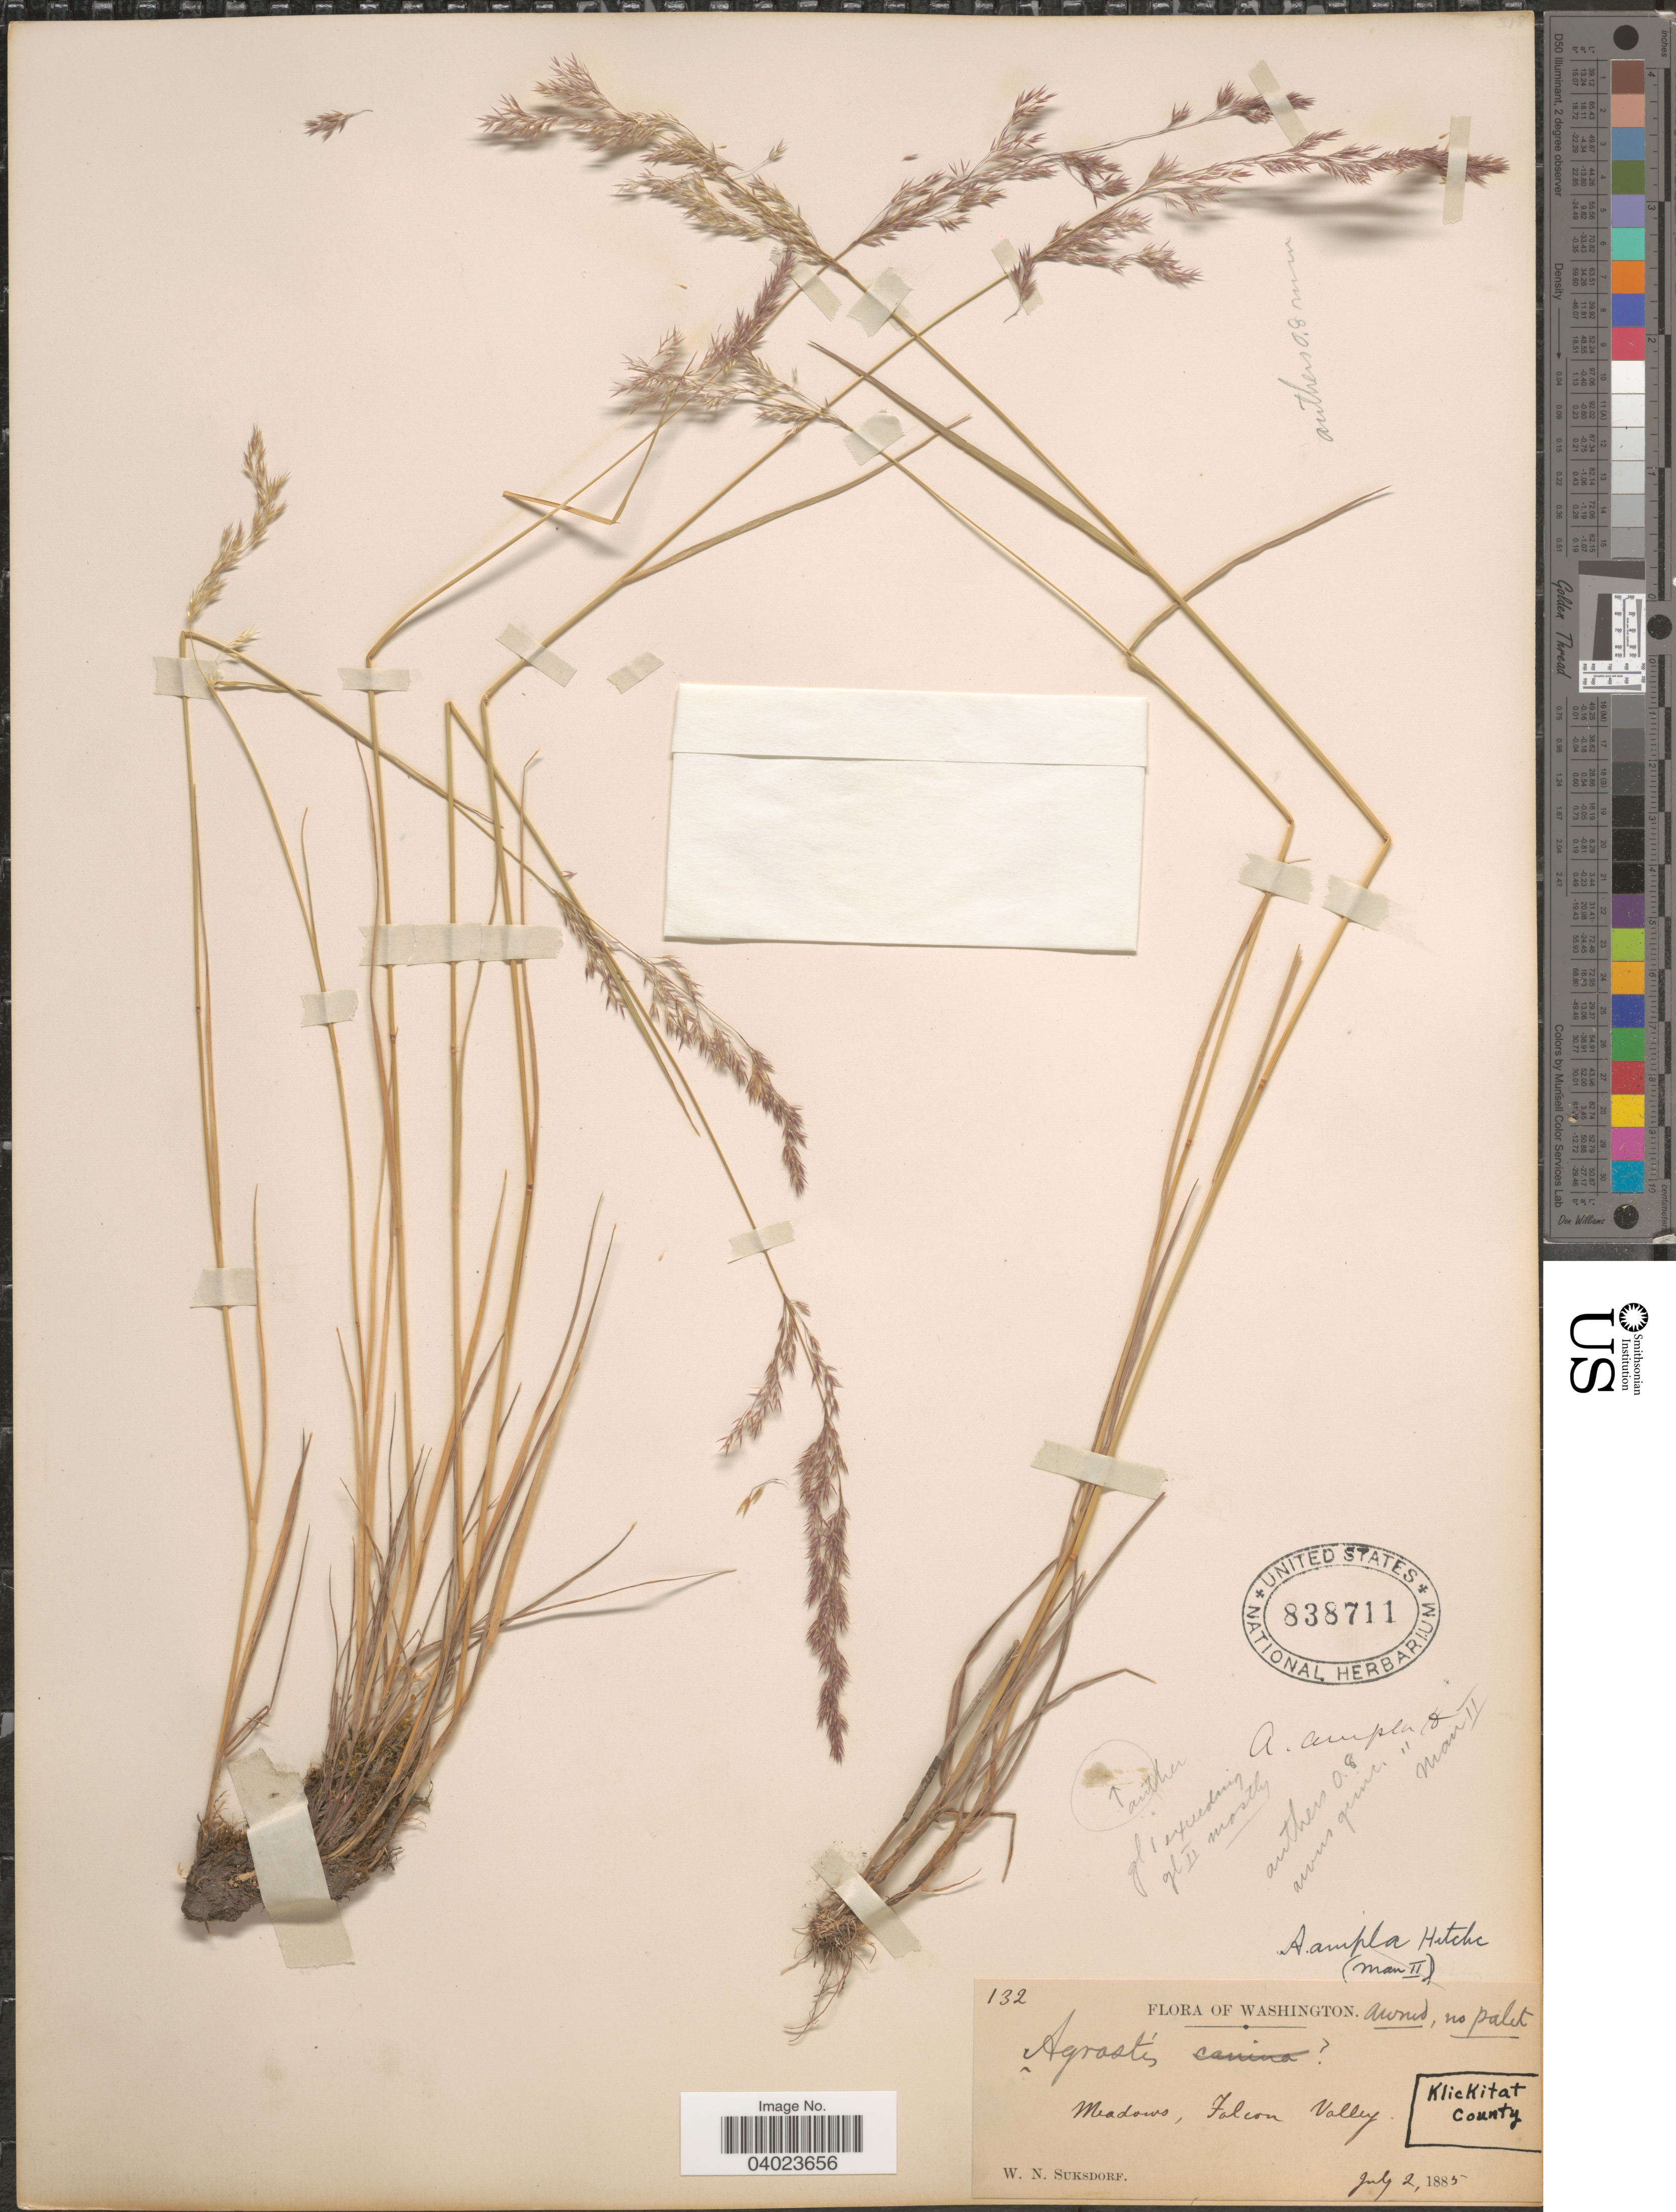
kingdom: Plantae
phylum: Tracheophyta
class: Liliopsida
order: Poales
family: Poaceae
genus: Agrostis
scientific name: Agrostis sp.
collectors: W. N. Suksdorf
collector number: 132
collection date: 1885-07-02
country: United States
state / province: Washington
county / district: Klickitat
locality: Meadows, Falcon Valley. Klickitat County.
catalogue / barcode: US 838711